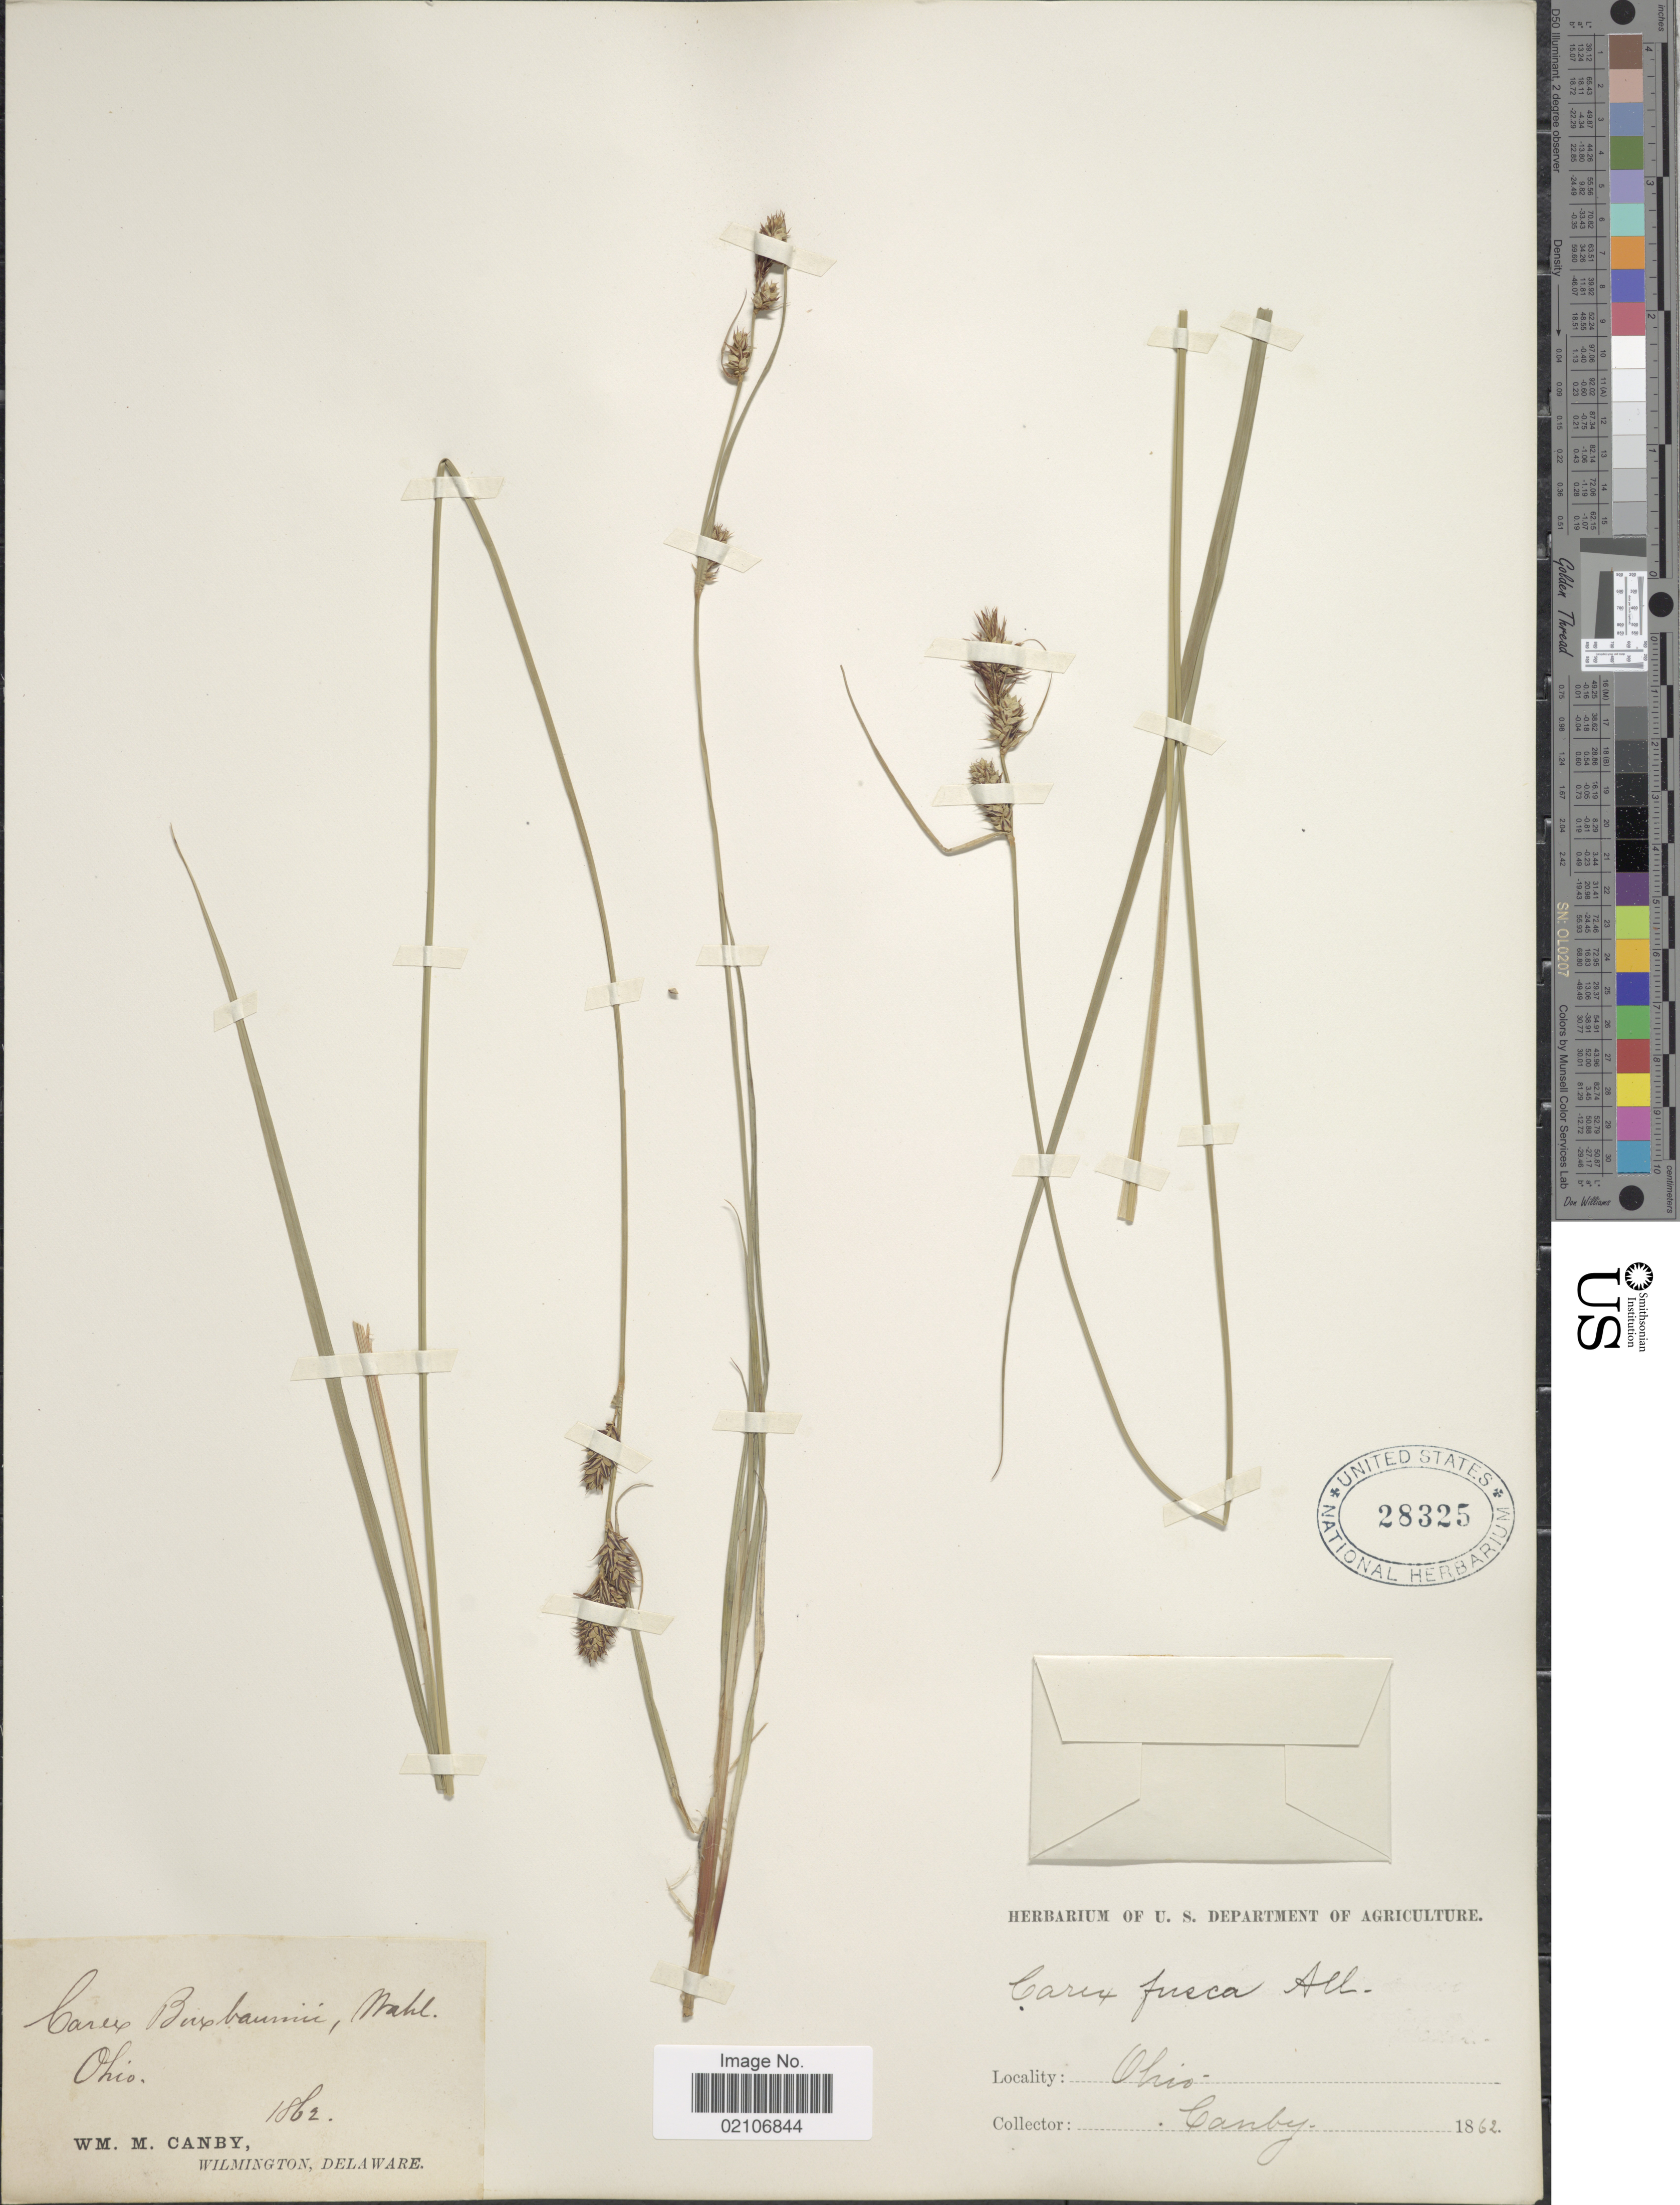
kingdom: Plantae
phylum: Tracheophyta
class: Liliopsida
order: Poales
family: Cyperaceae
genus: Carex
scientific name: Carex buxbaumii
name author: Wahlenb.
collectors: W. M. Canby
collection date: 1862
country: United States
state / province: Ohio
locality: Ohio.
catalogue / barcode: US 28325